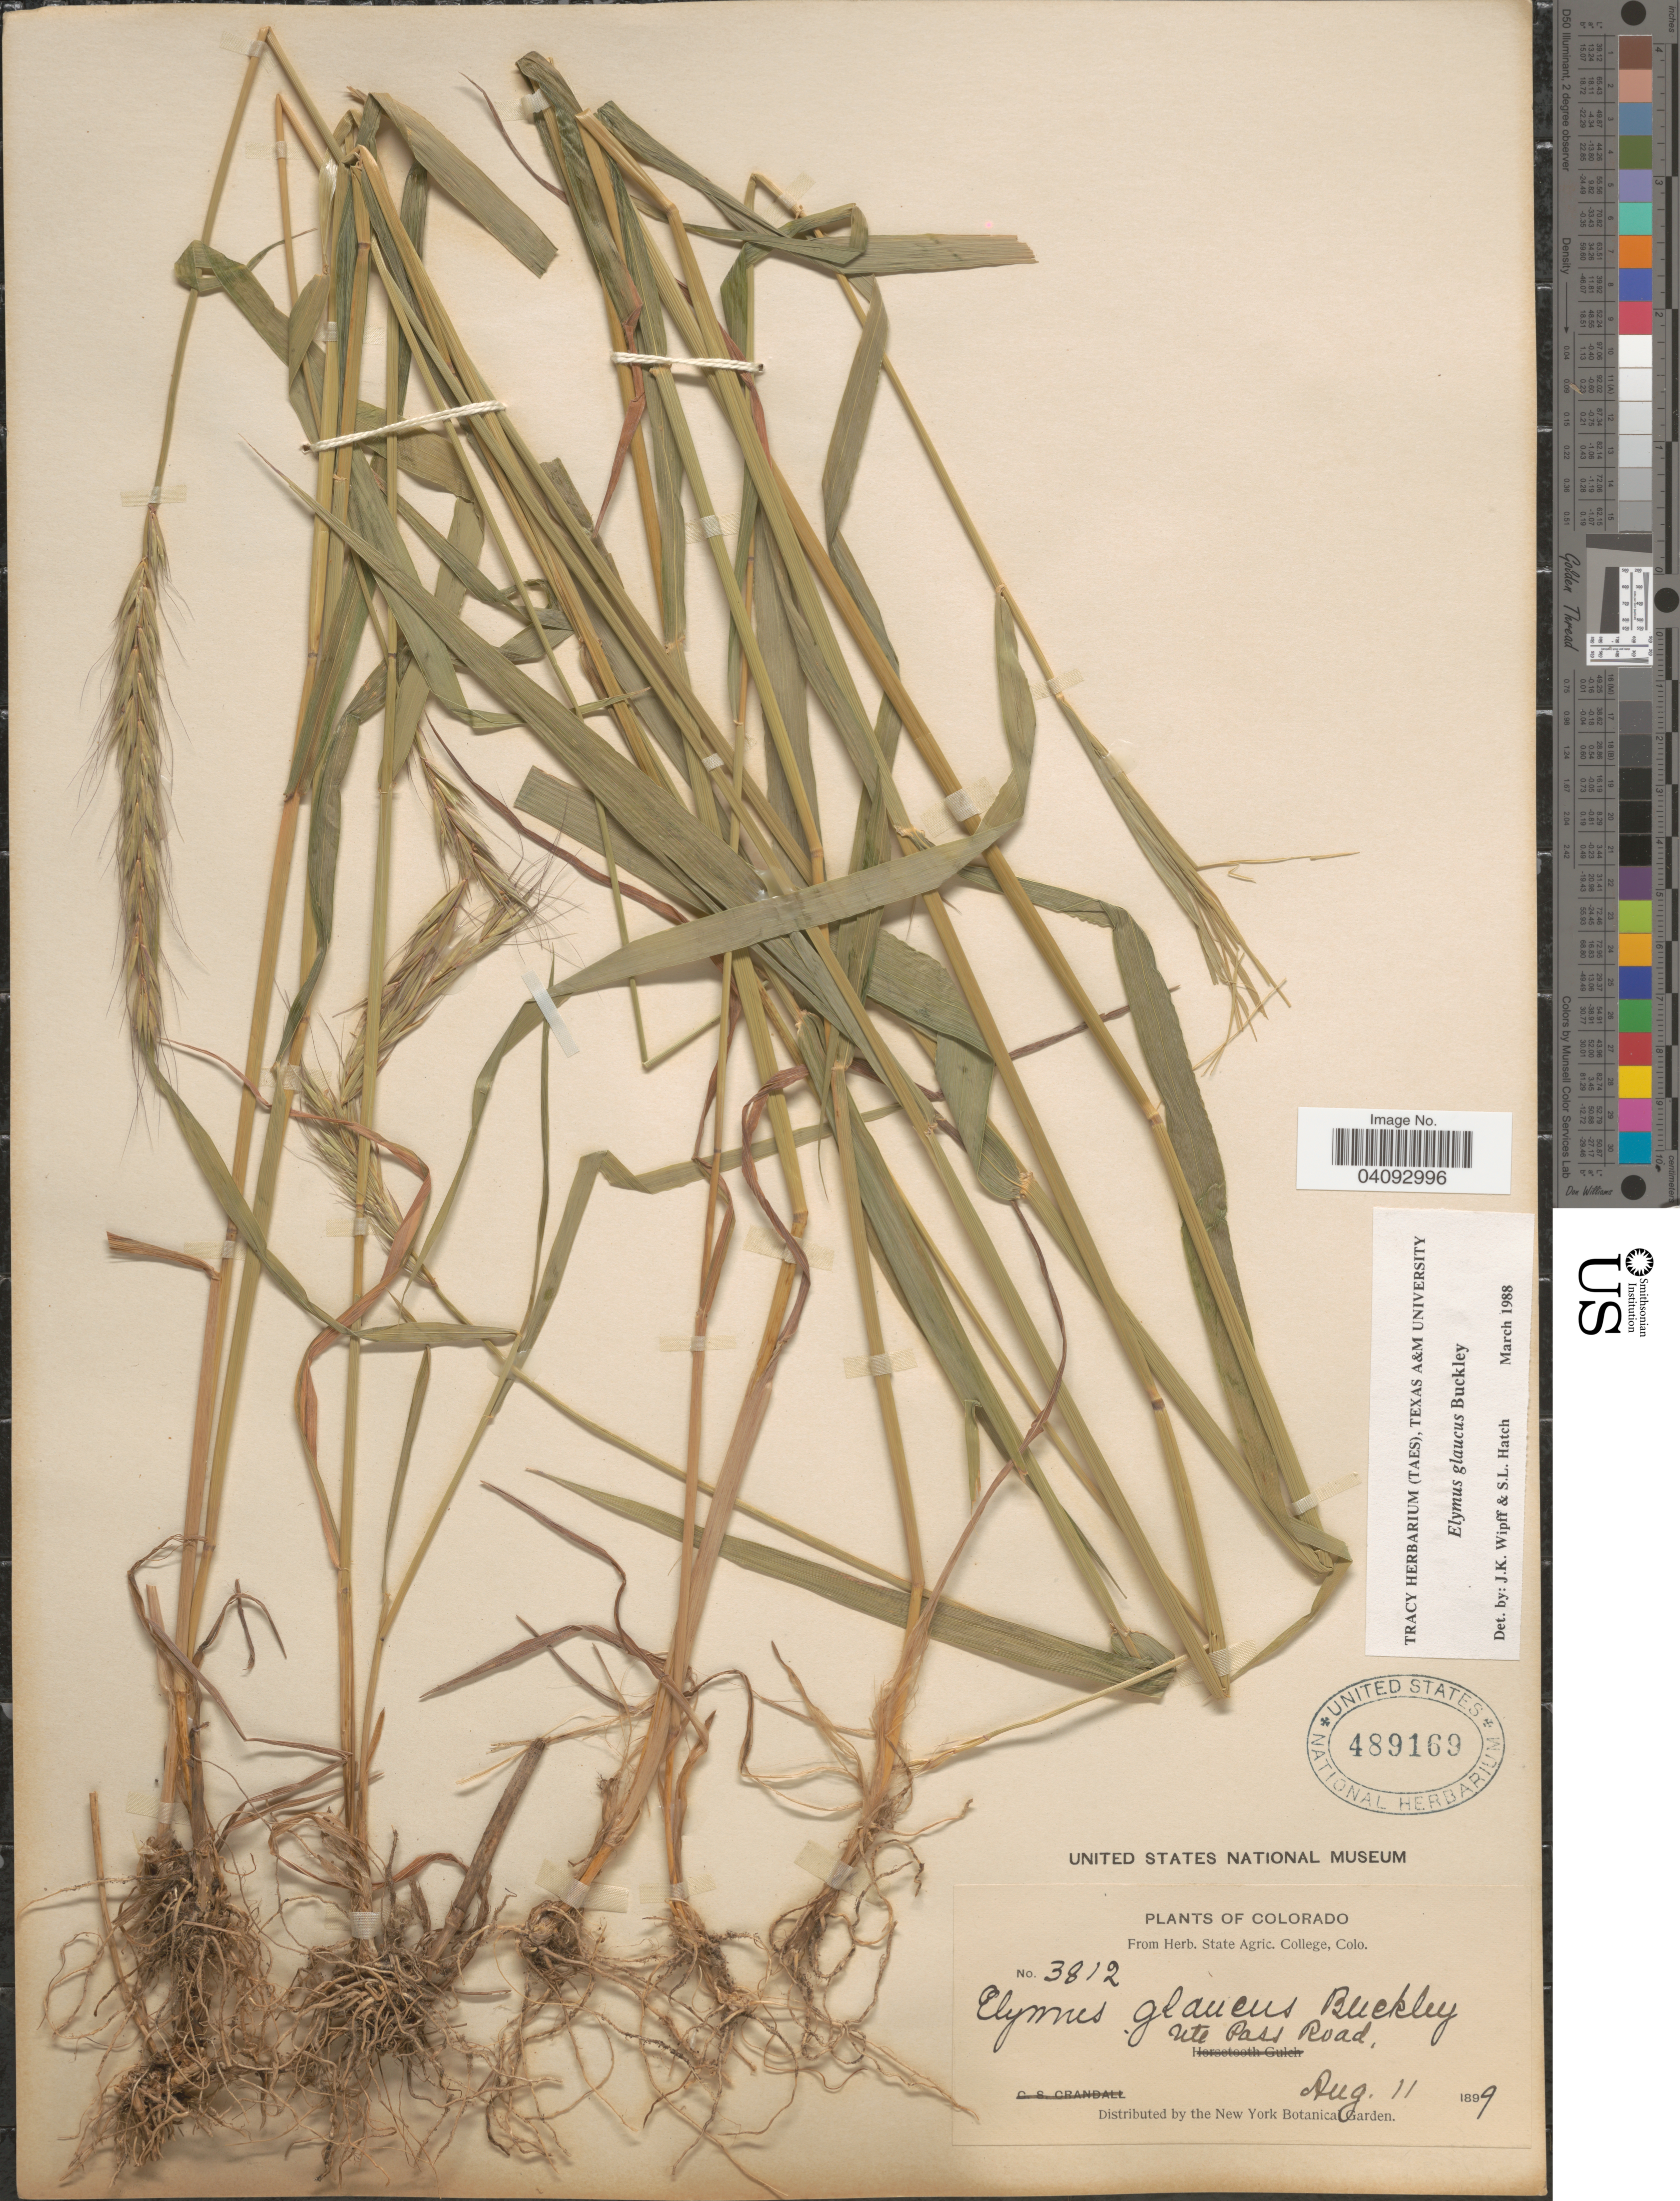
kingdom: Plantae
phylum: Tracheophyta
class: Liliopsida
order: Poales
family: Poaceae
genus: Elymus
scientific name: Elymus glaucus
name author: Buckley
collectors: ex herb. Agricultural College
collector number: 3812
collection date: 1899-08-11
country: United States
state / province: Colorado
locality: Ute Pass Road.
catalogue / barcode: US 489169